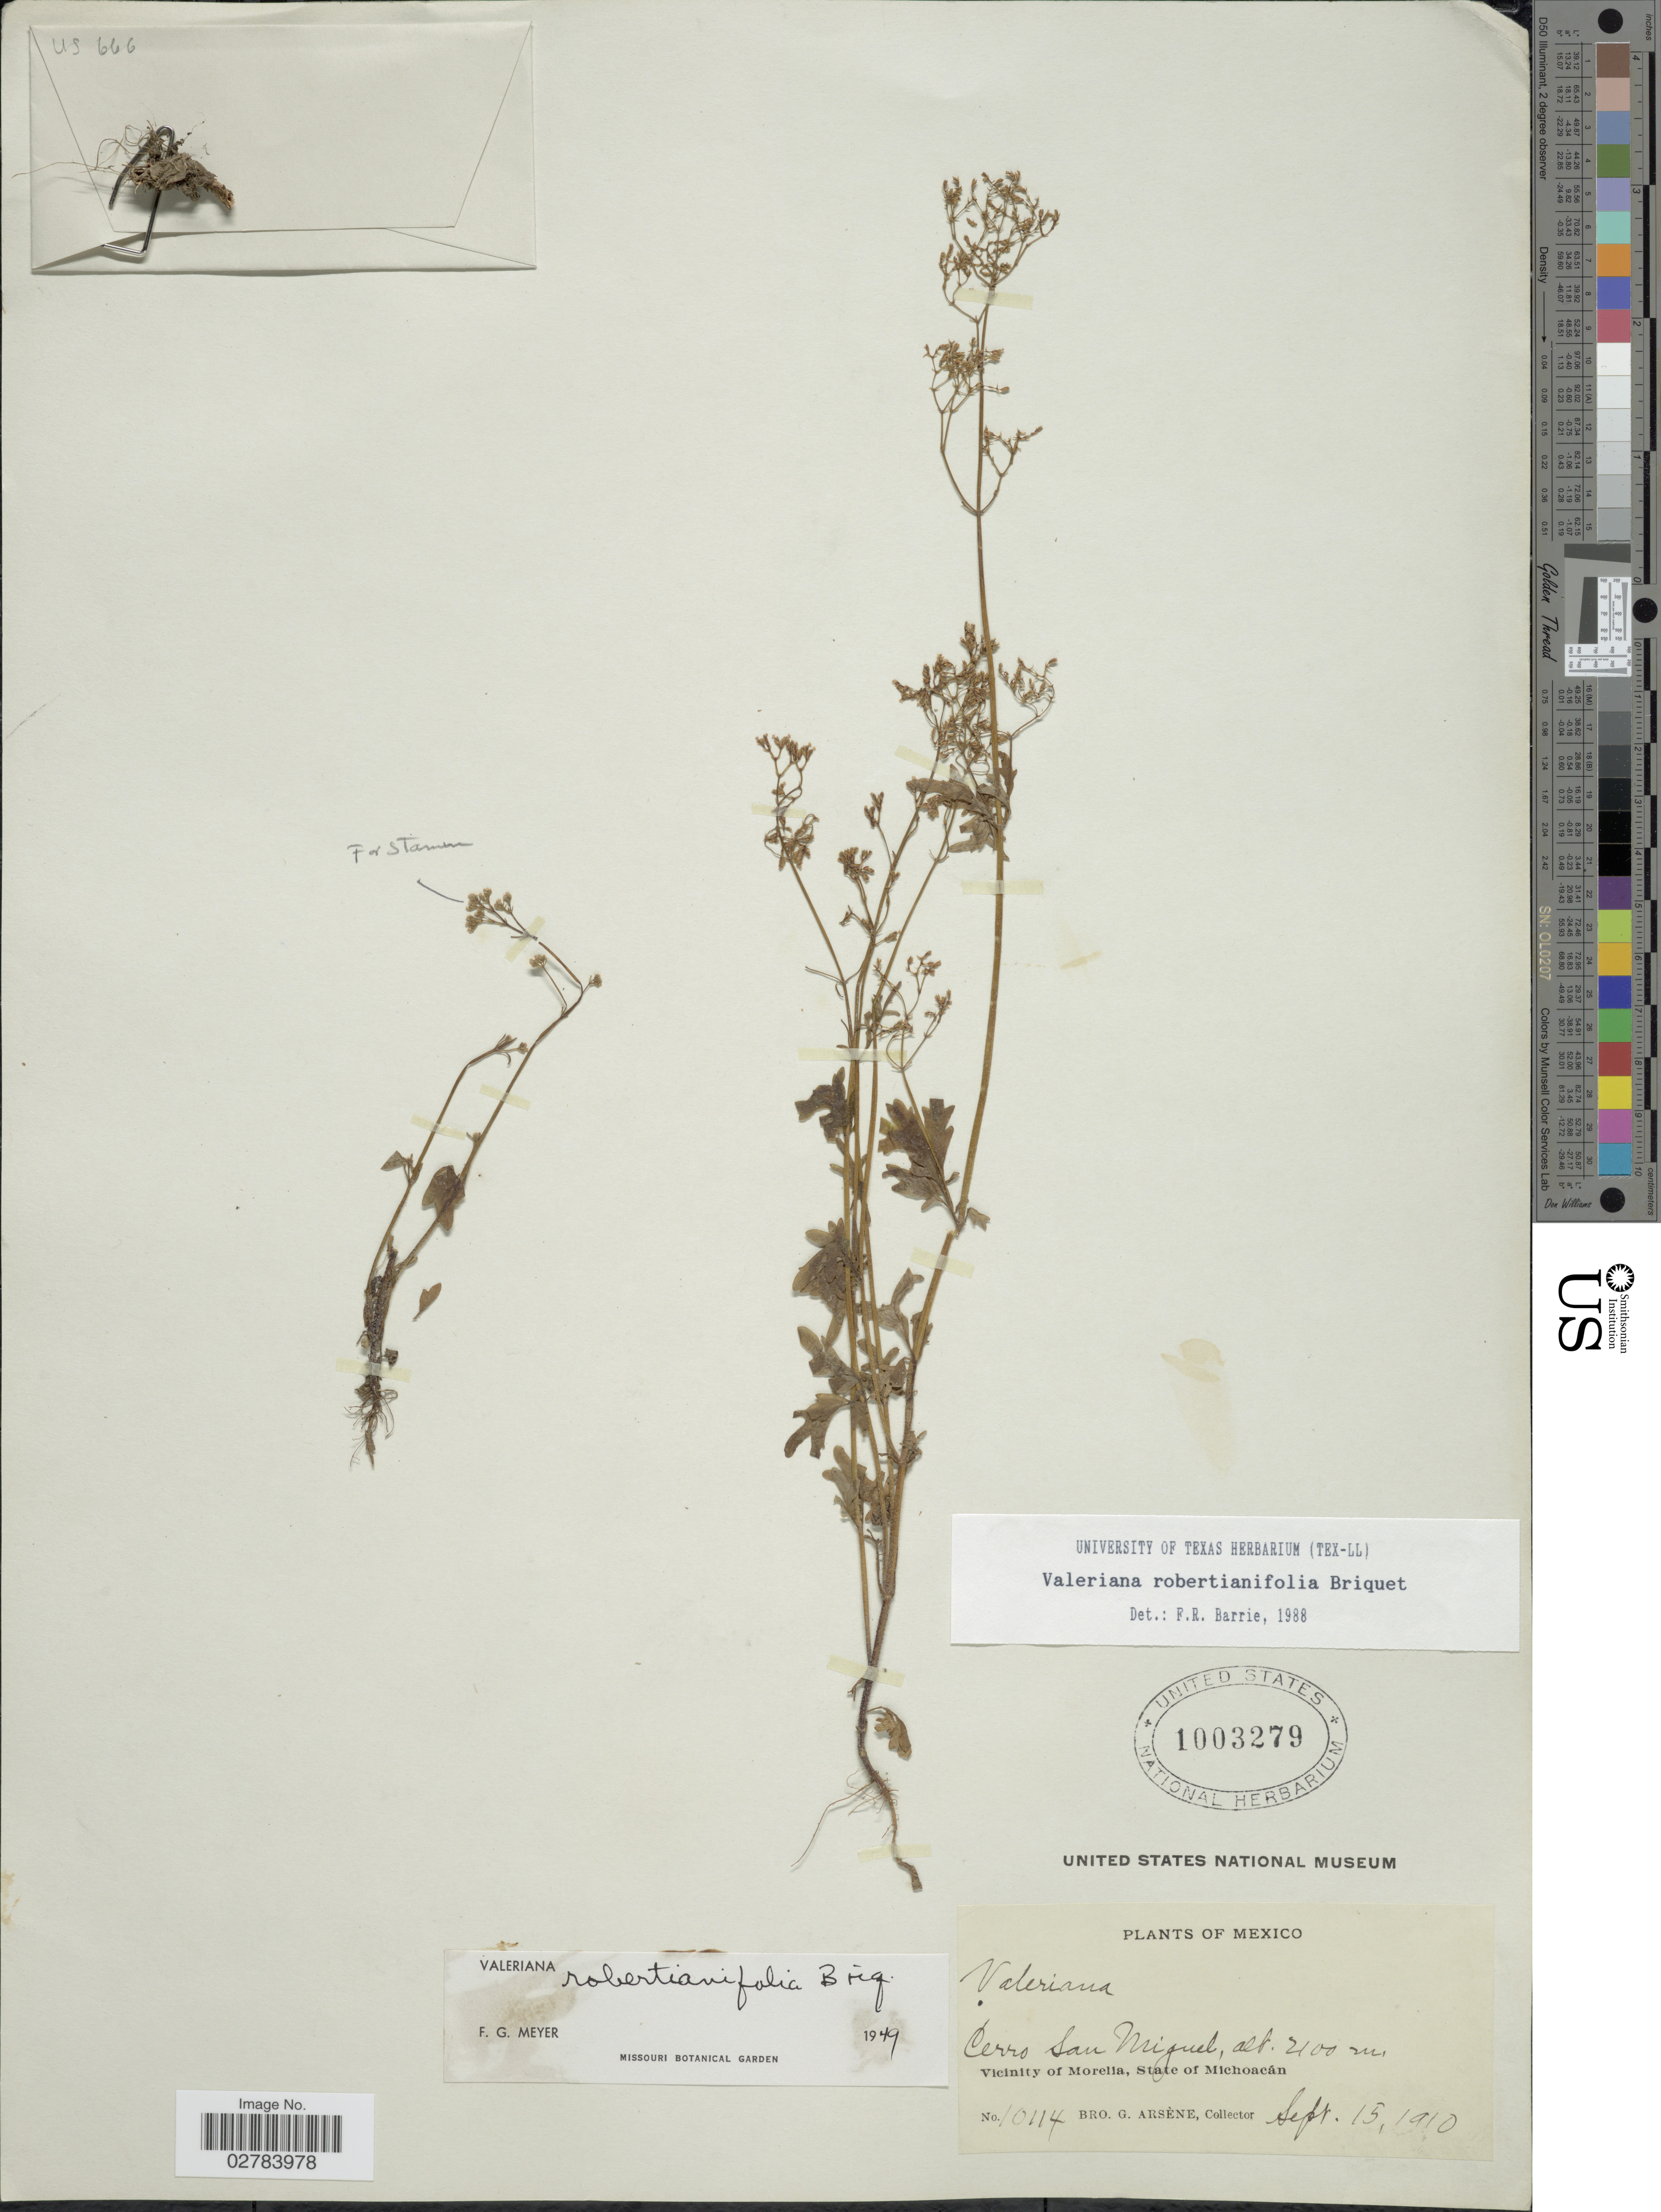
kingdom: Plantae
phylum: Tracheophyta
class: Magnoliopsida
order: Dipsacales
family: Caprifoliaceae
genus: Valeriana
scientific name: Valeriana robertianifolia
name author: Briq.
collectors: Bro. G. Arsène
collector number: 10114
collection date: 1910-09-15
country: Mexico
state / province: Michoacán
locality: Cerro San Miguel, Vicinity of Morelia.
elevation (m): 2100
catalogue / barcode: US 1003279